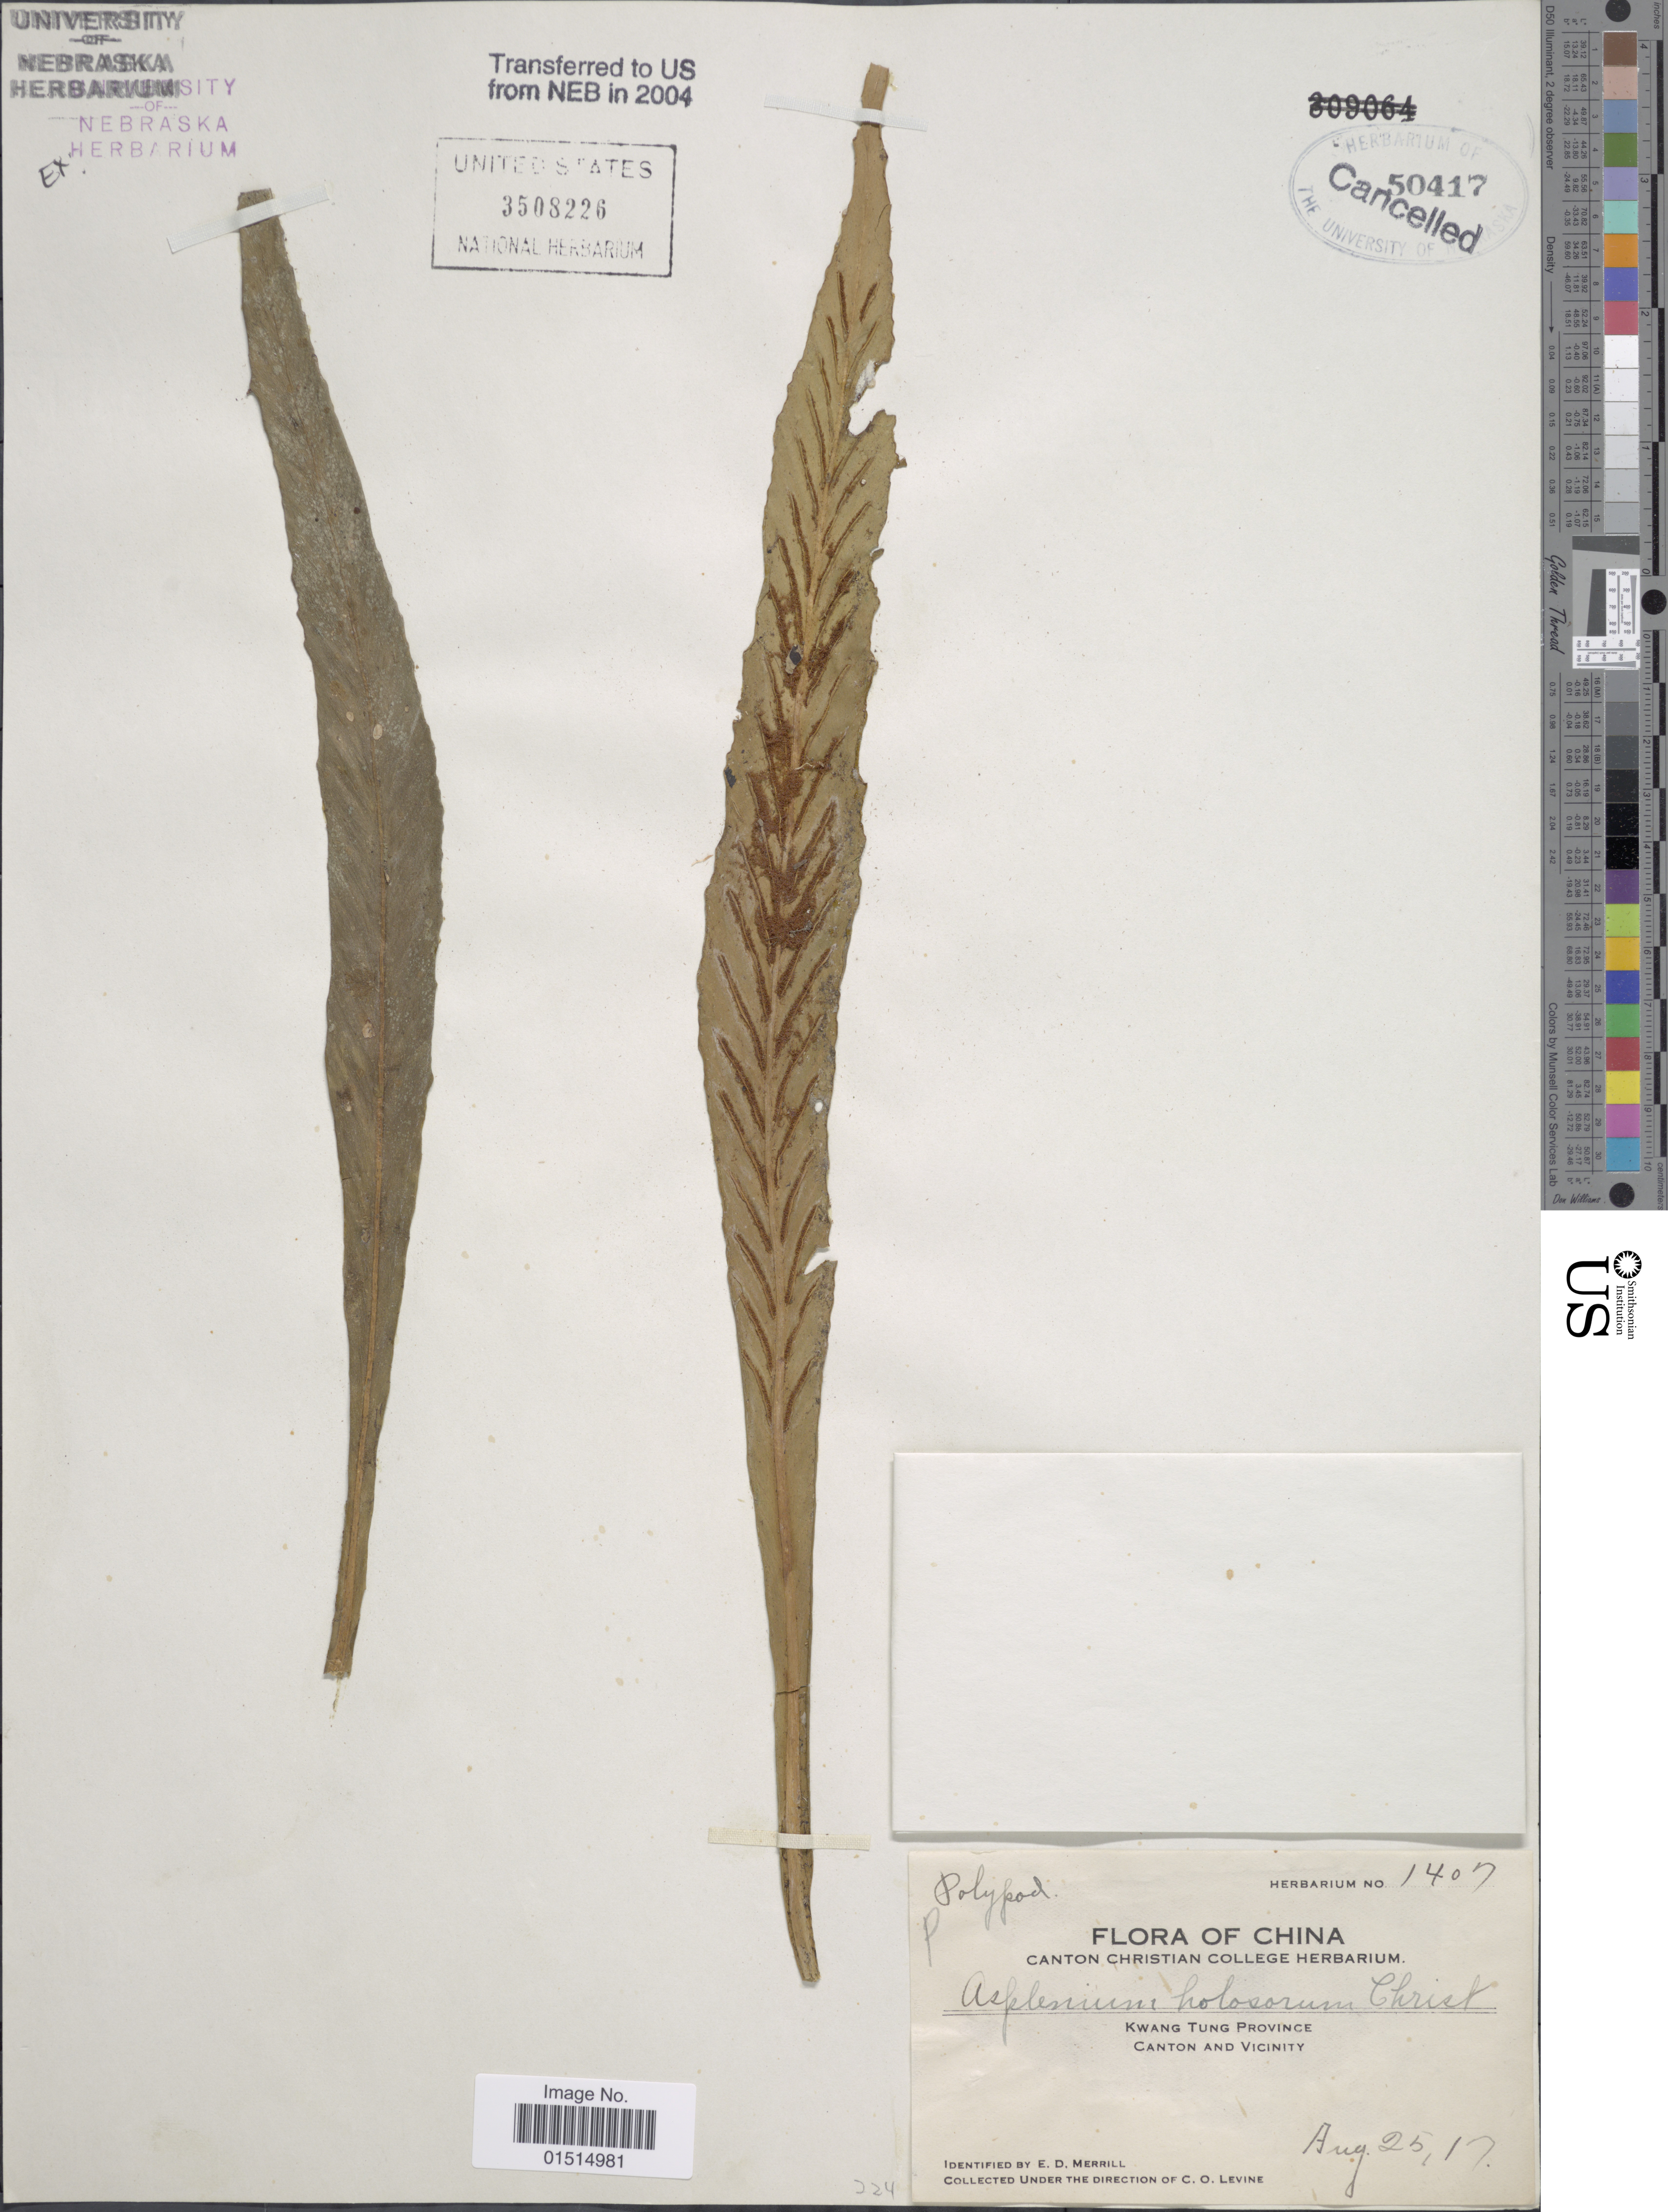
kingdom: Plantae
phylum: Tracheophyta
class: Polypodiopsida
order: Polypodiales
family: Aspleniaceae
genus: Asplenium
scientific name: Asplenium holosorum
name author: Christ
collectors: C. O. Levine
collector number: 1407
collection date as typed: Transcribed d/m/y: 25/8/17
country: China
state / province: Guangdong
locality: Kwang Tung Province, Canton and Vicinity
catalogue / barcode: US 3508226